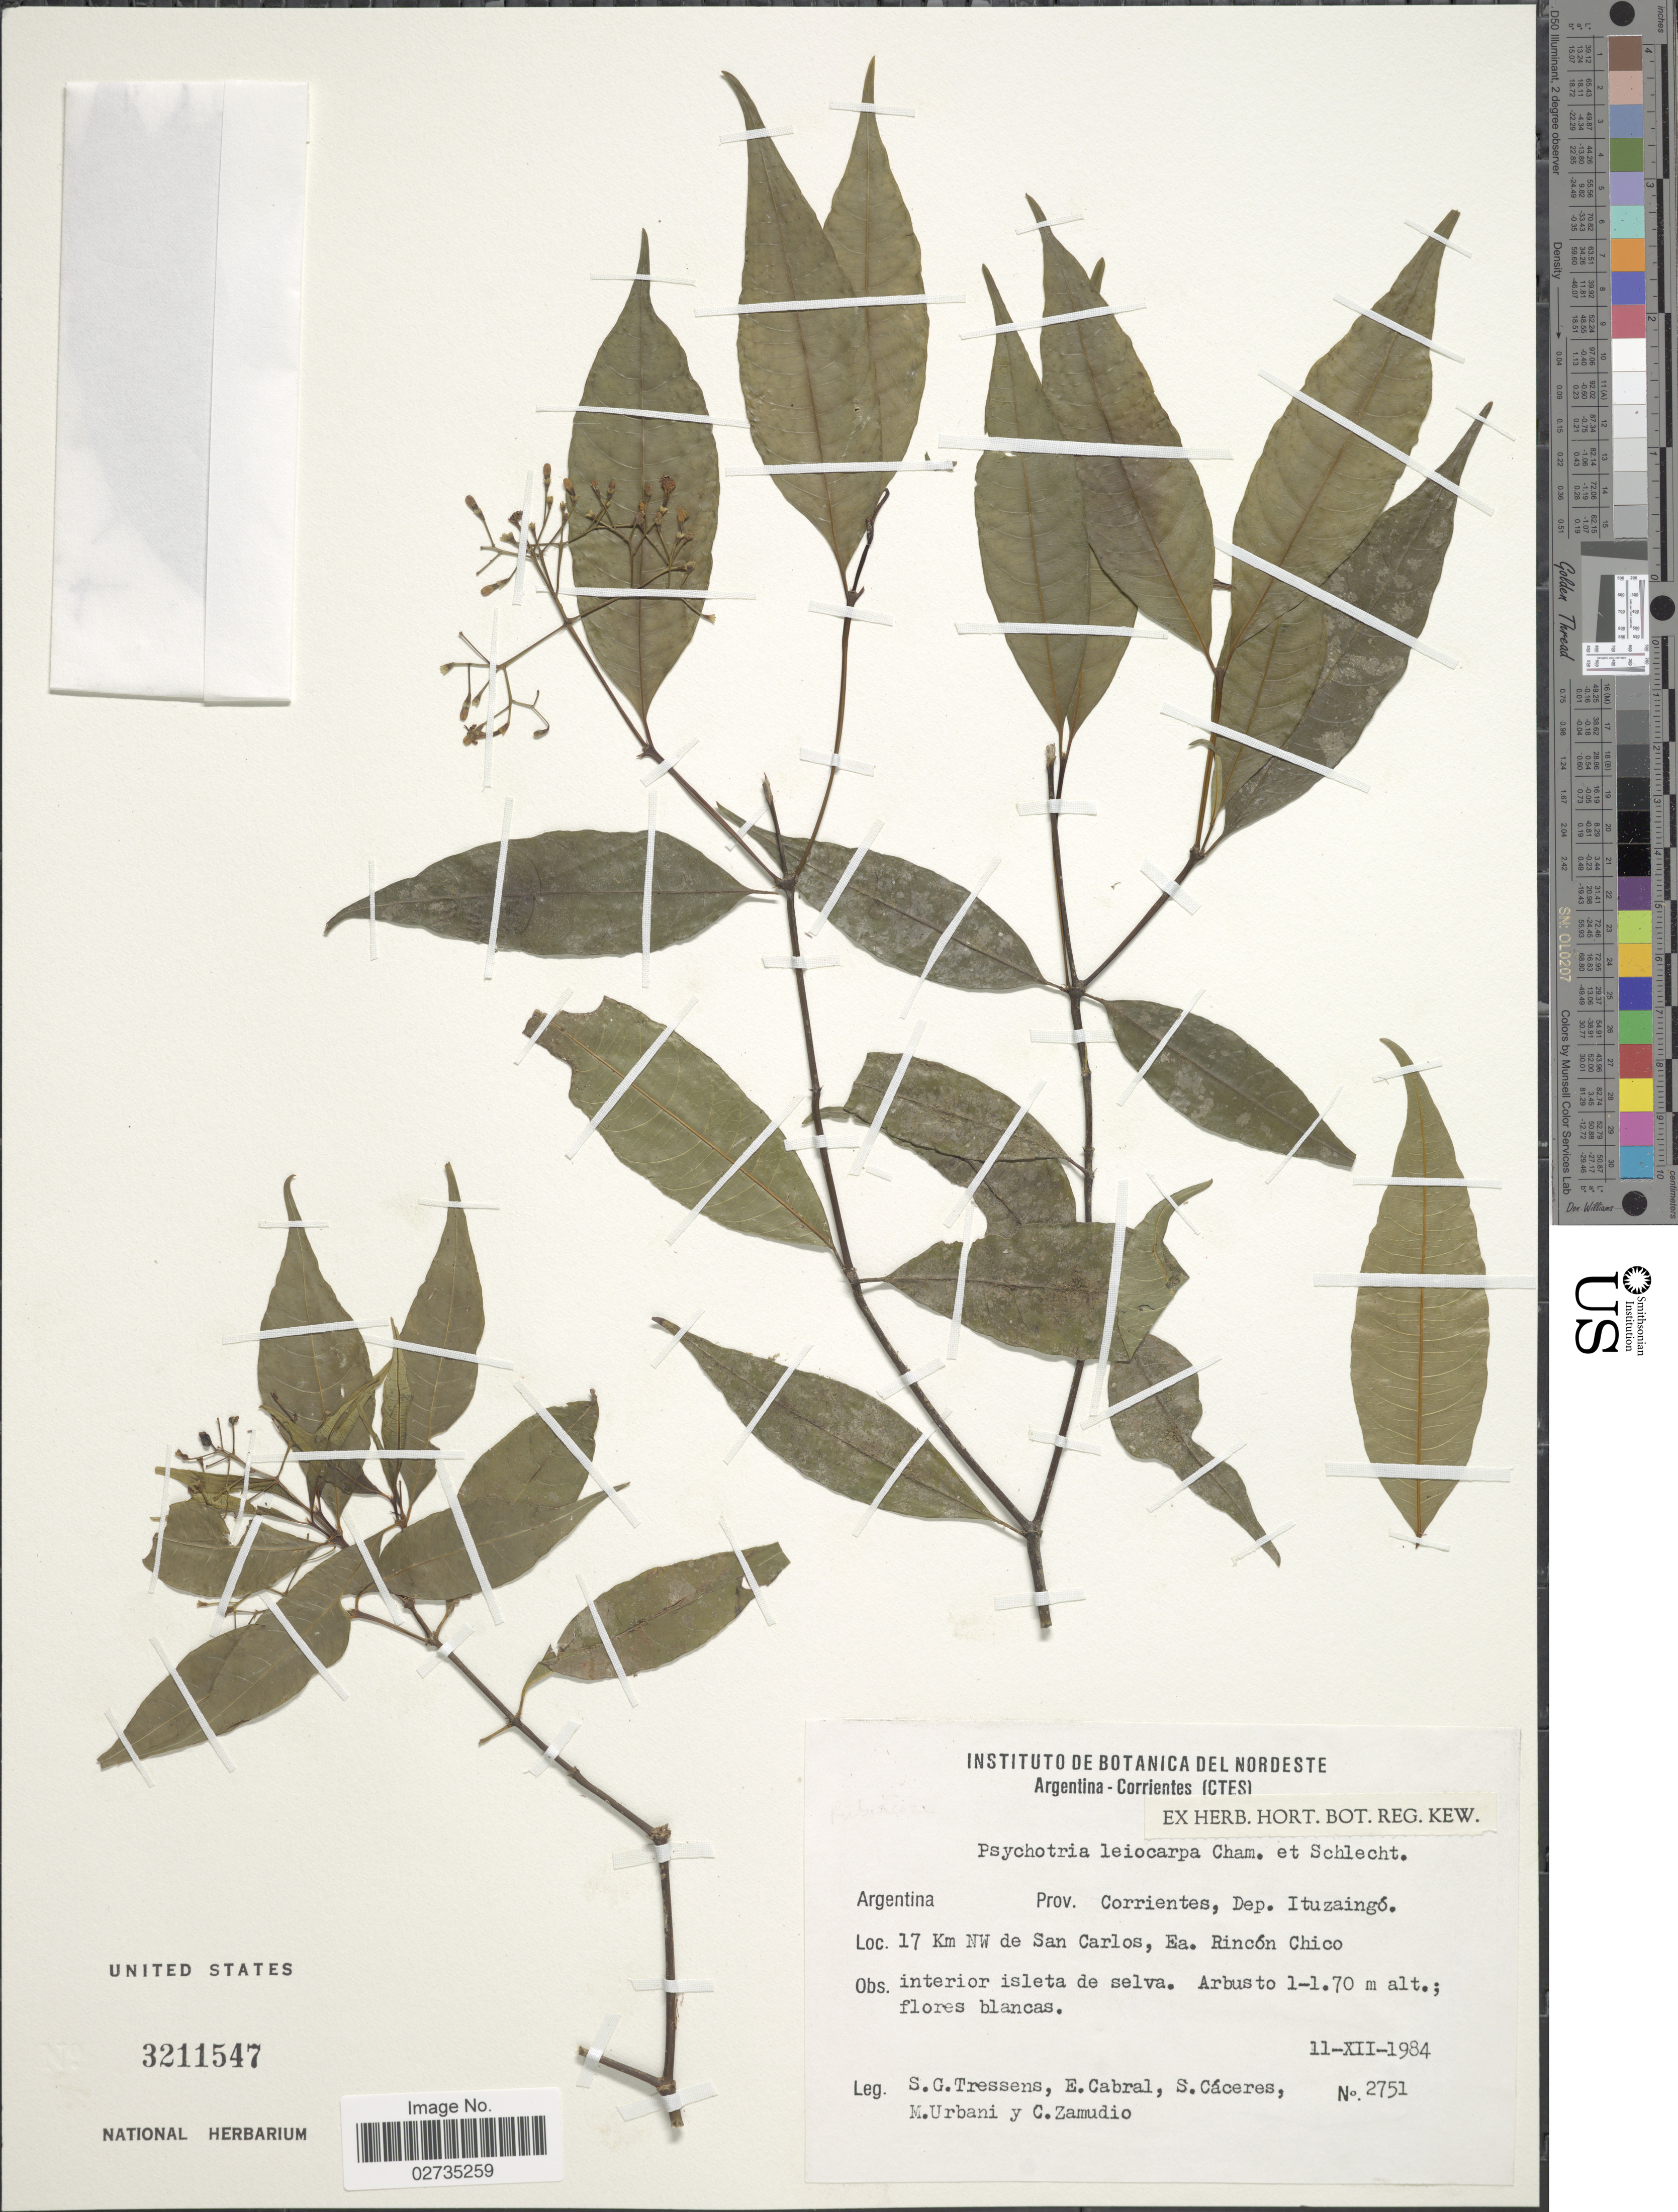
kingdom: Plantae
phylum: Tracheophyta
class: Magnoliopsida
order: Gentianales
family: Rubiaceae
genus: Psychotria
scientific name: Psychotria leiocarpa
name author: Cham. & Schltdl.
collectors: S. Tressens, E. Cabral, S. Cáceres, M. Urbani & C. Zamudio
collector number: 2751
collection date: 1984-12-11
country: Argentina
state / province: Corrientes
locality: Prov. Corrientes, Dep. Ituzaingo, 17 km NW de San Carlos, Ea. Dep. Ituzaingo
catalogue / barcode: US 3211547